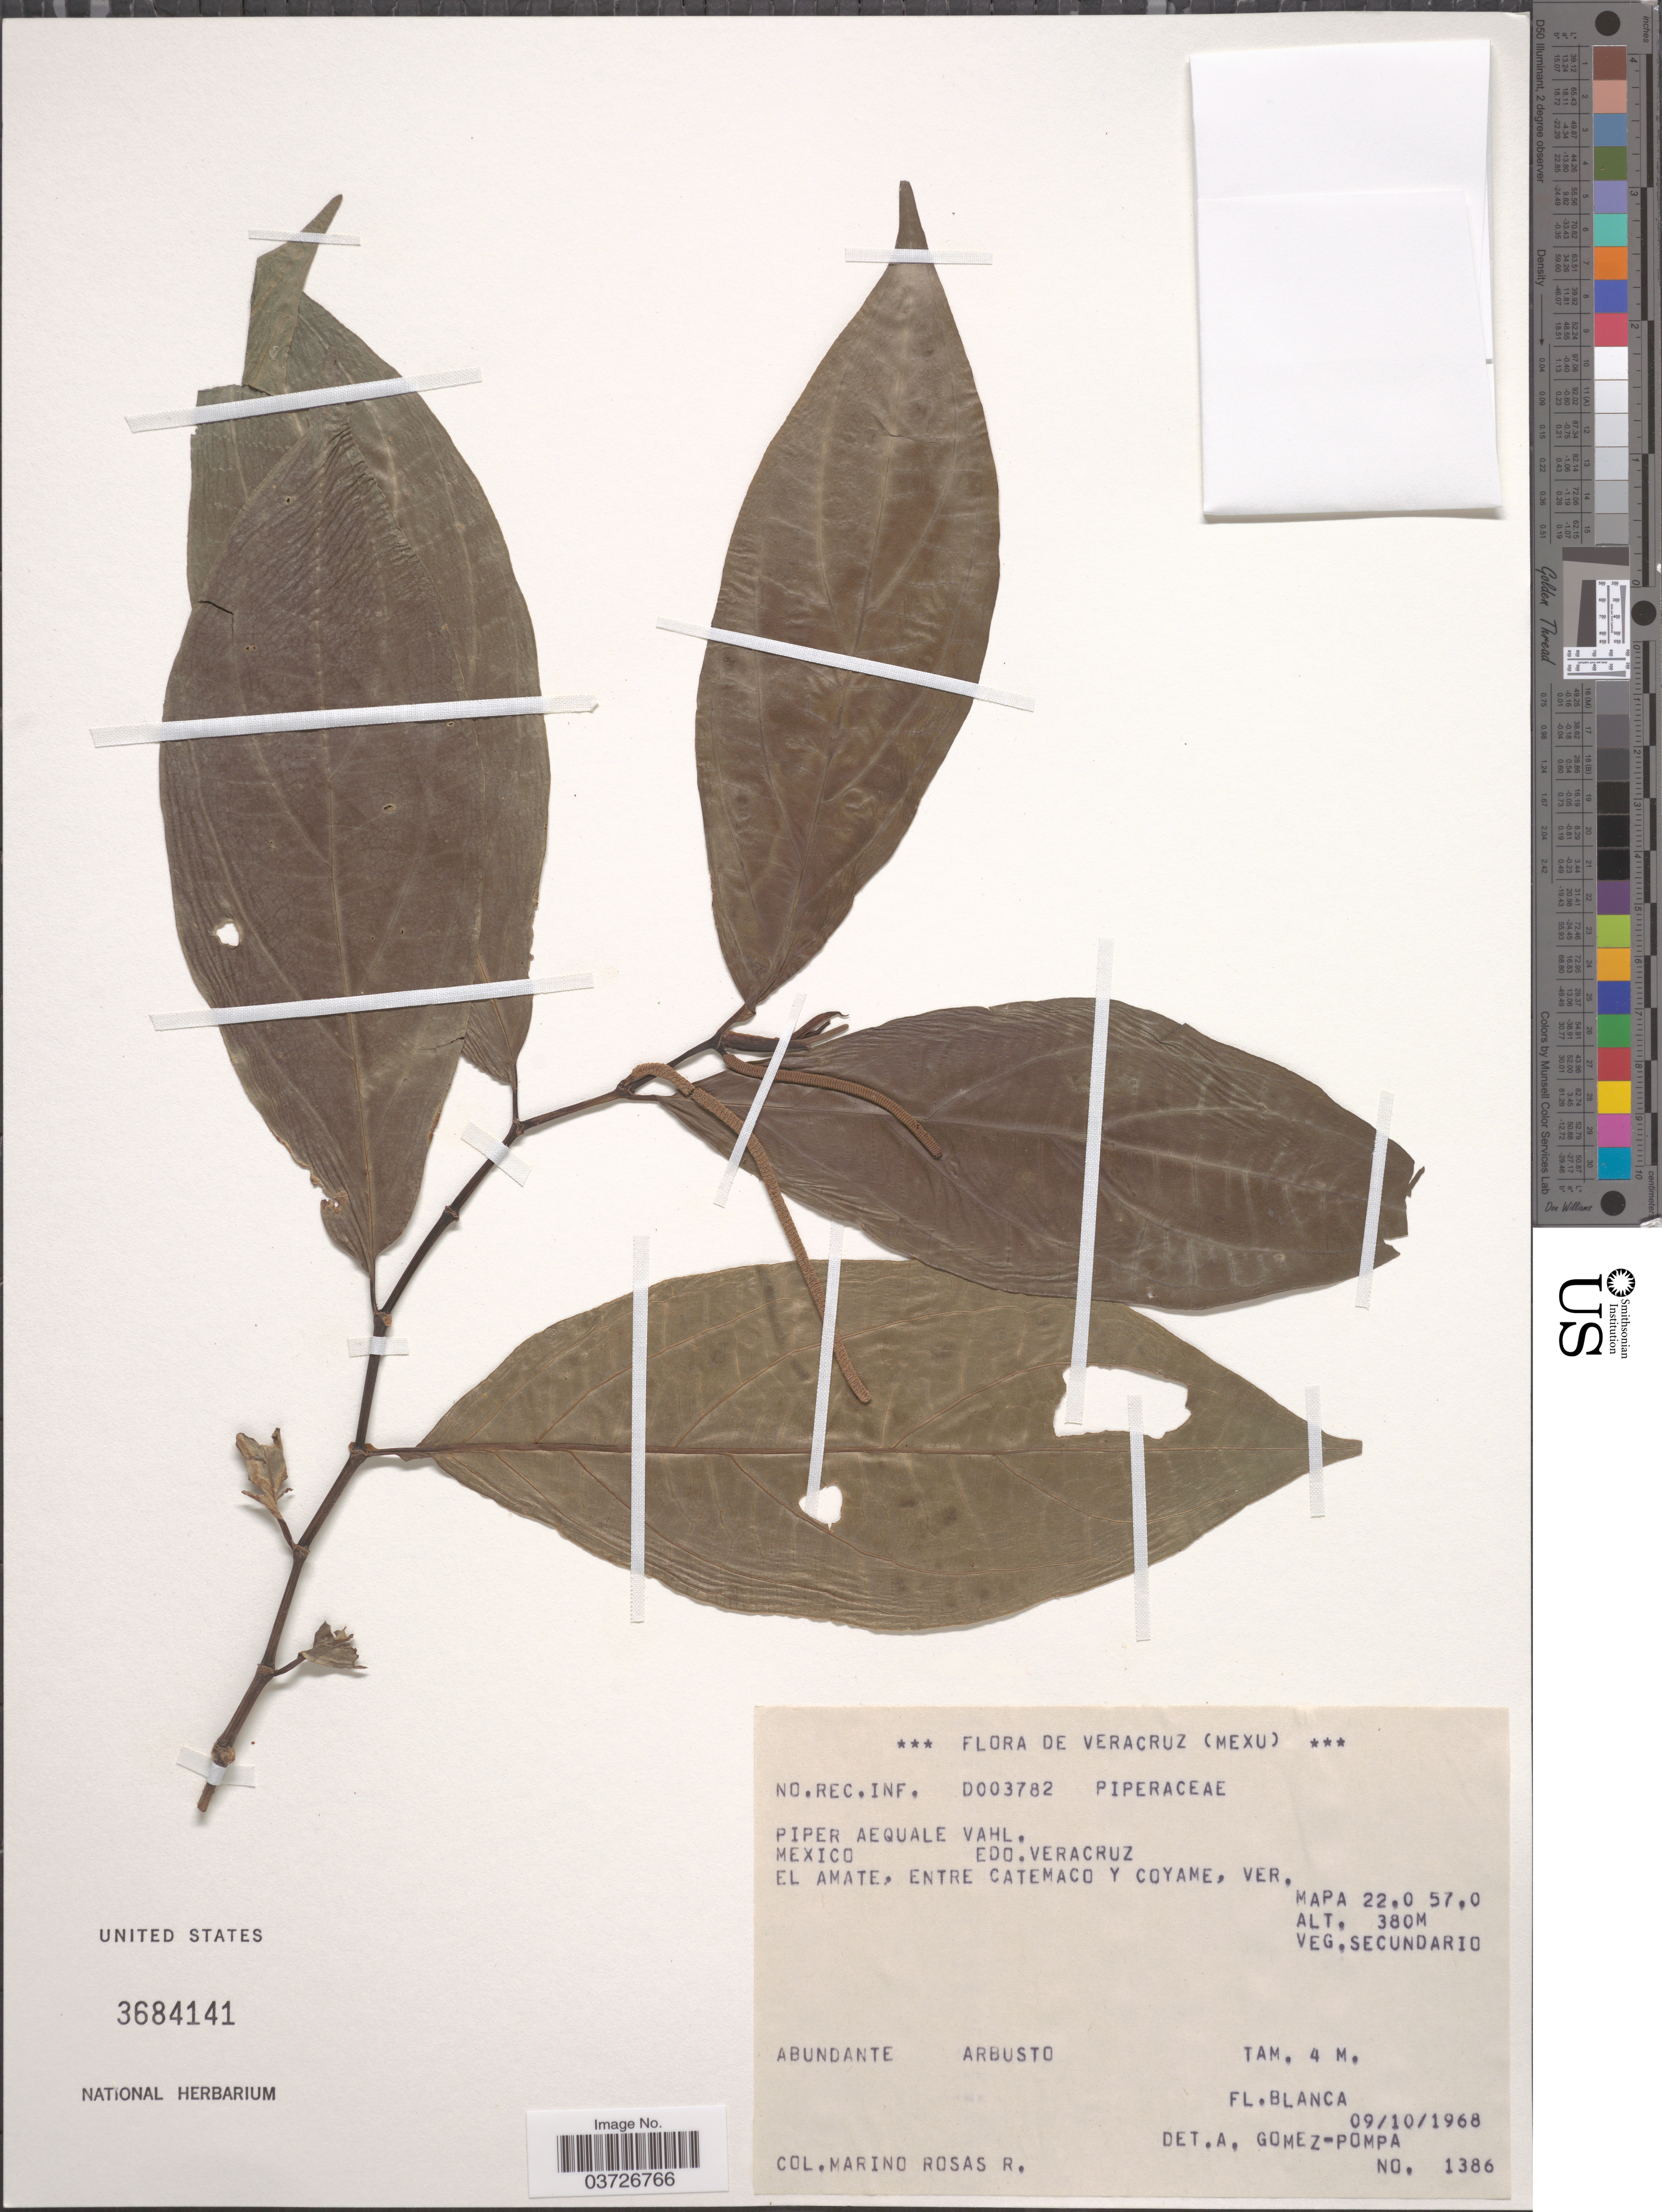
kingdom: Plantae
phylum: Tracheophyta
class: Magnoliopsida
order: Piperales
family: Piperaceae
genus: Piper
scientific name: Piper aequale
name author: Vahl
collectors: M. Rosas R.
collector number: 1386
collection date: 1968-10-09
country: Mexico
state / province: Veracruz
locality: Veracruz. El Amate, entre Catemaco y Coyame. MAPA 22.0 57.0.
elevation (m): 380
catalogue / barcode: US 3684141